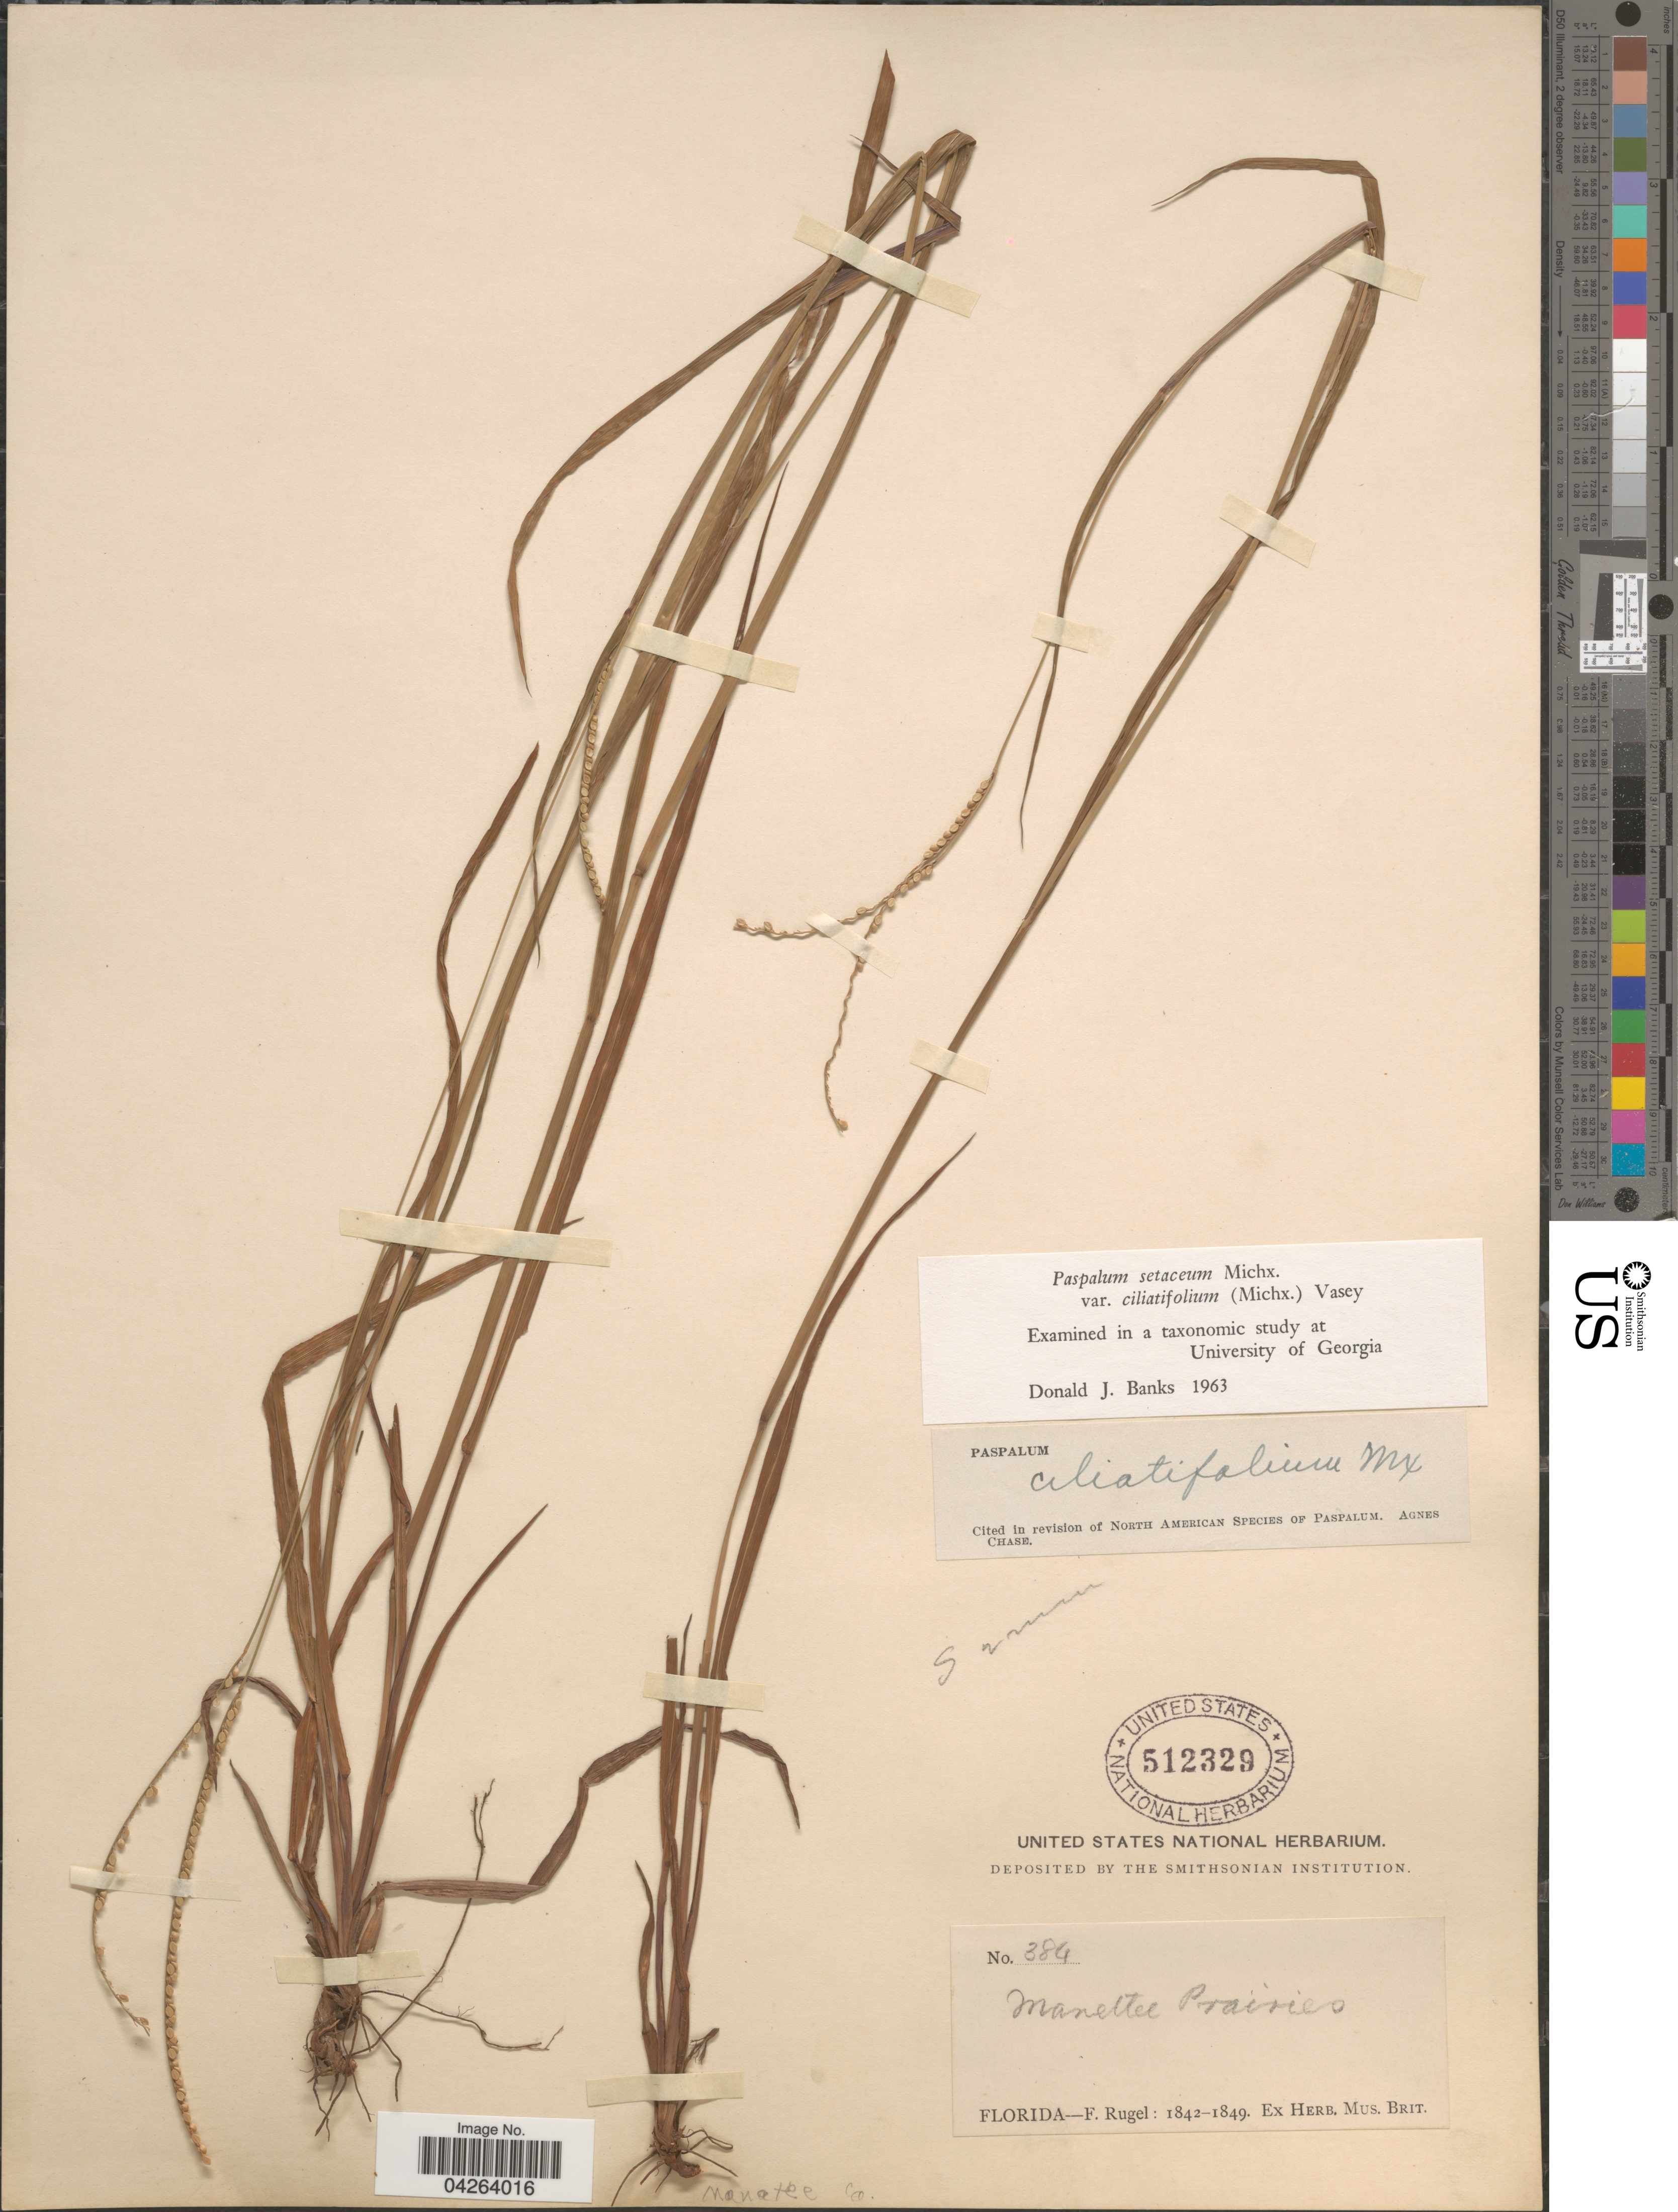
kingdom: Plantae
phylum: Tracheophyta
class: Liliopsida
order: Poales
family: Poaceae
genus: Paspalum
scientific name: Paspalum setaceum var. ciliatifolium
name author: (Michx.) Vasey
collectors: F. Rugel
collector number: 384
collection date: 1842/1849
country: United States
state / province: Florida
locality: Manatee Co.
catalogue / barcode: US 512329